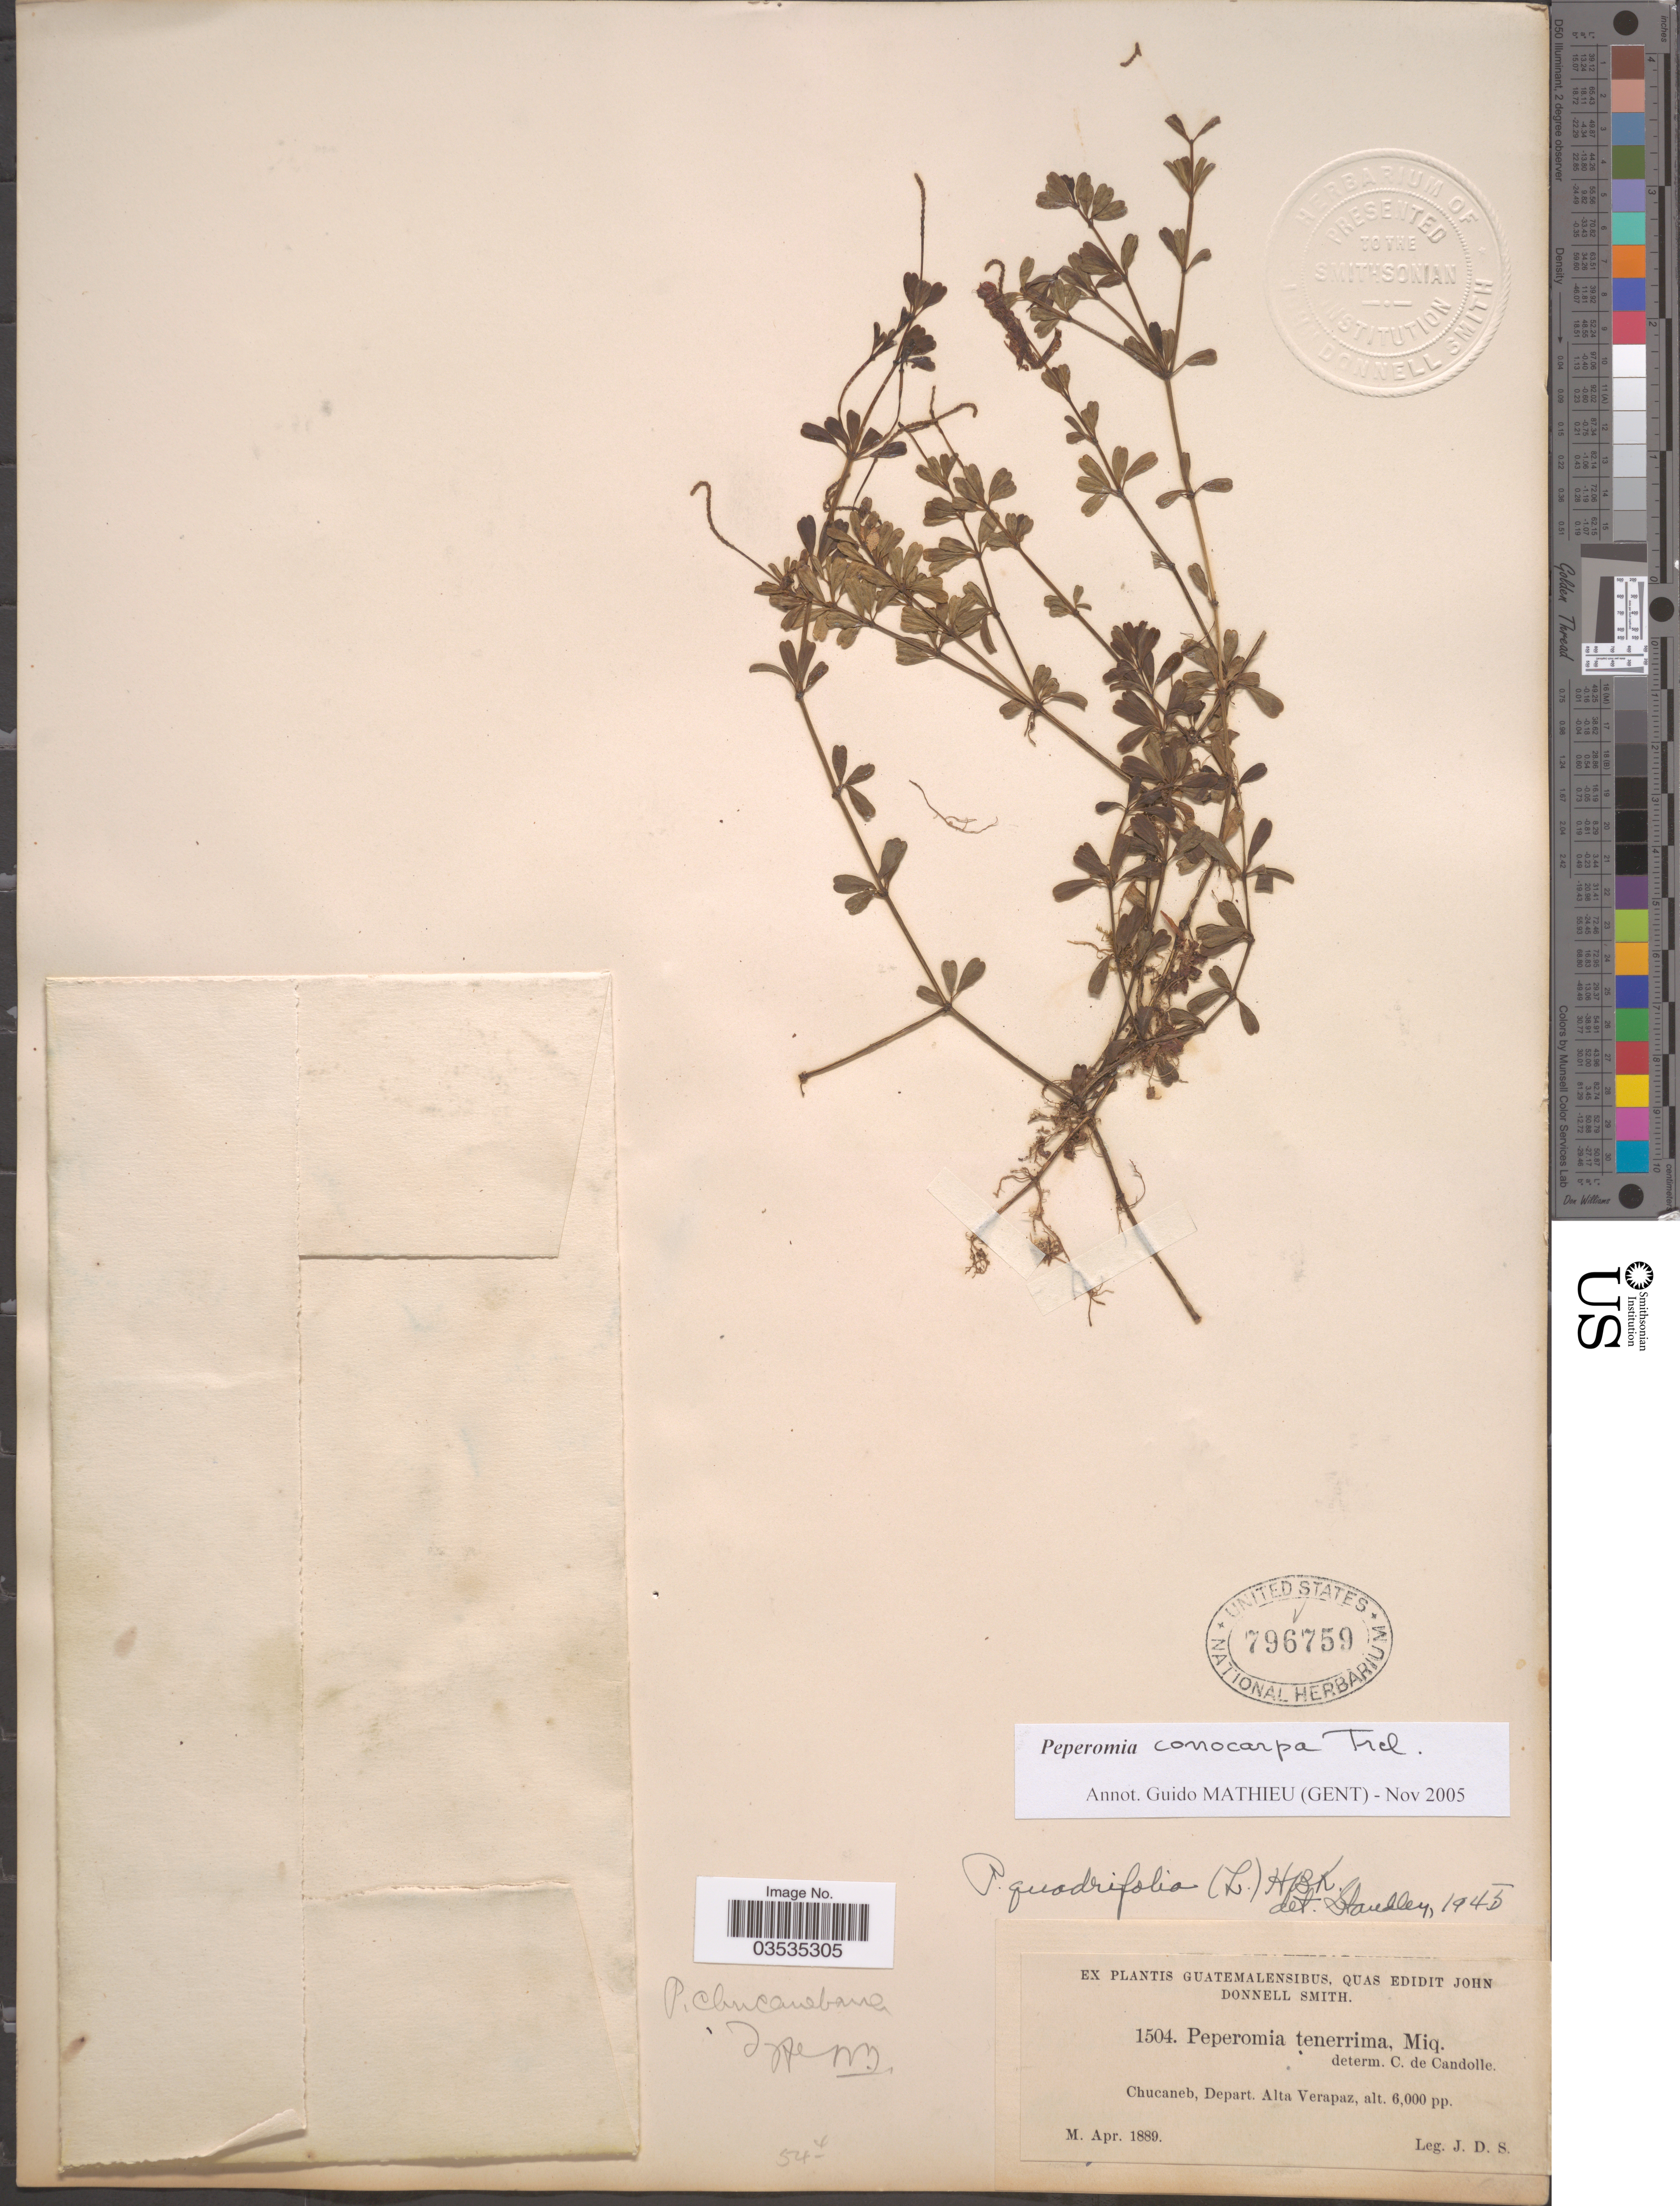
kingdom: Plantae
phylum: Tracheophyta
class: Magnoliopsida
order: Piperales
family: Piperaceae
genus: Peperomia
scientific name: Peperomia conocarpa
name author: Trel. in Yunck.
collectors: J. Donnell Smith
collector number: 1504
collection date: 1889-04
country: Guatemala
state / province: Alta Verapaz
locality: Chucaneb, Depart. Alta Verapaz.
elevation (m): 1829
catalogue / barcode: US 796759